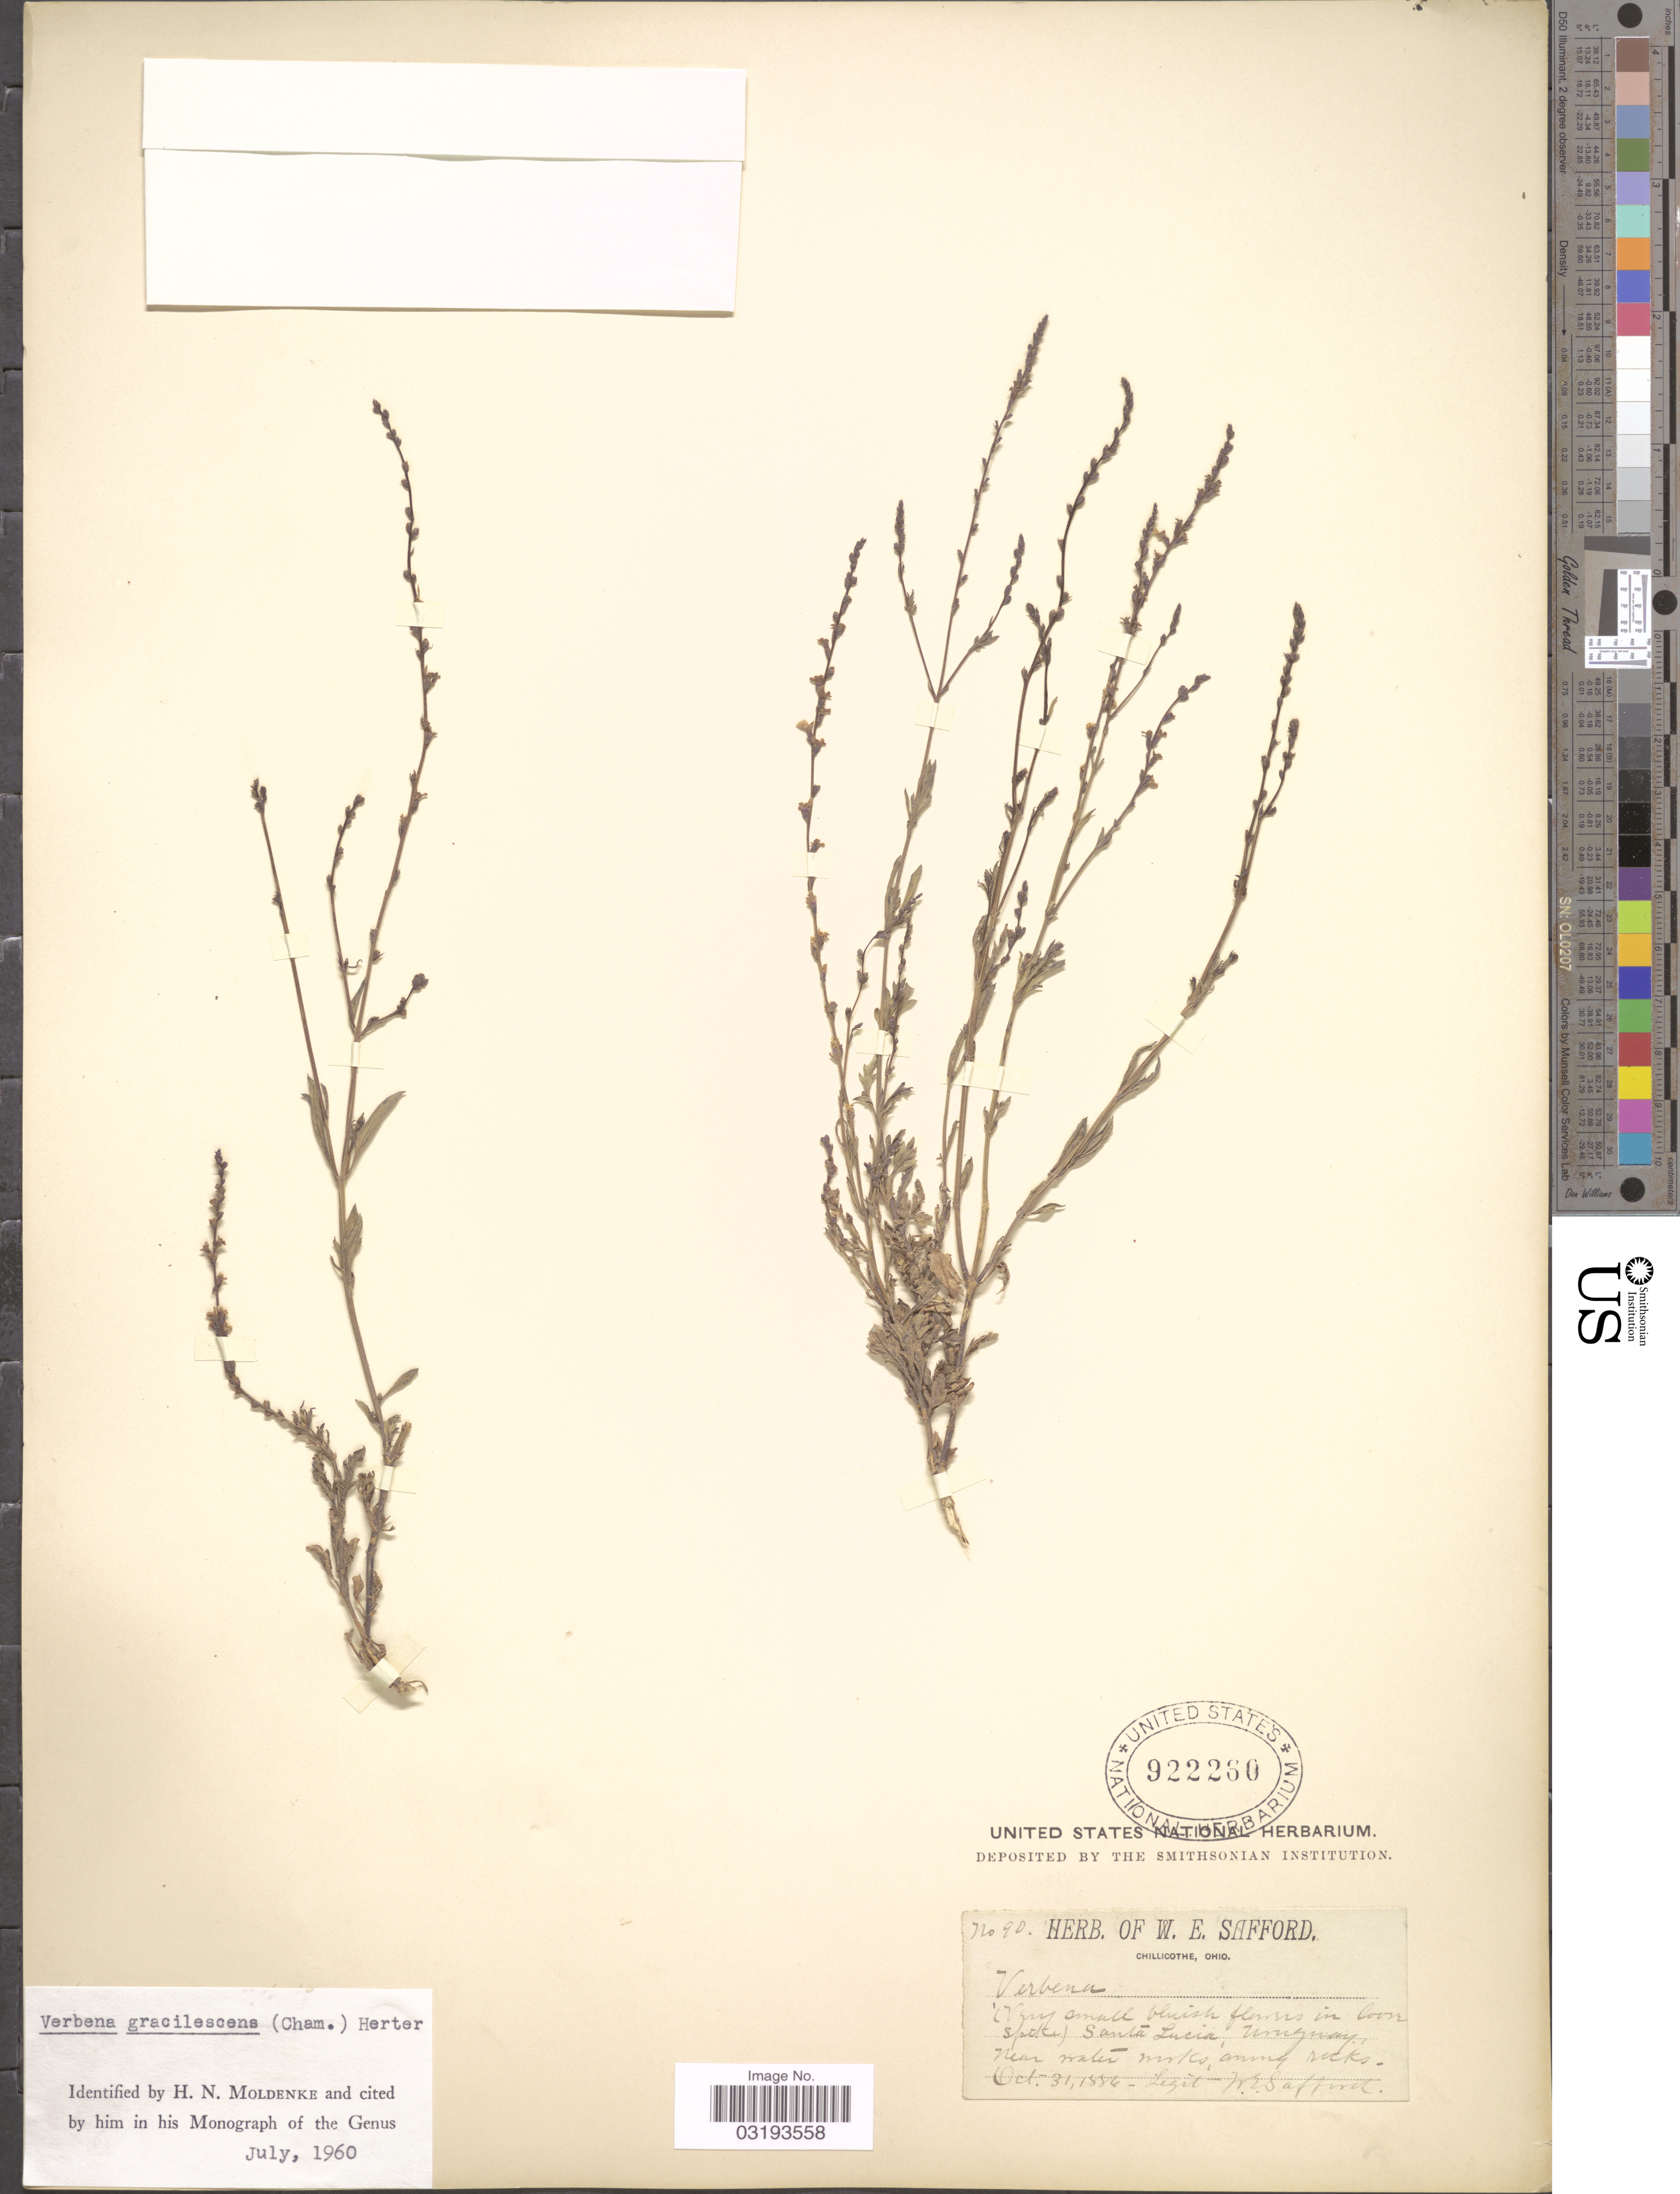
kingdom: Plantae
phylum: Tracheophyta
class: Magnoliopsida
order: Lamiales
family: Verbenaceae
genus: Verbena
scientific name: Verbena gracilescens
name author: (Cham.) Herter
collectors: W. E. Safford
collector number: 90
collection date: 1886-10-31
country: Uruguay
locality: Santa Lucia.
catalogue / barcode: US 922260